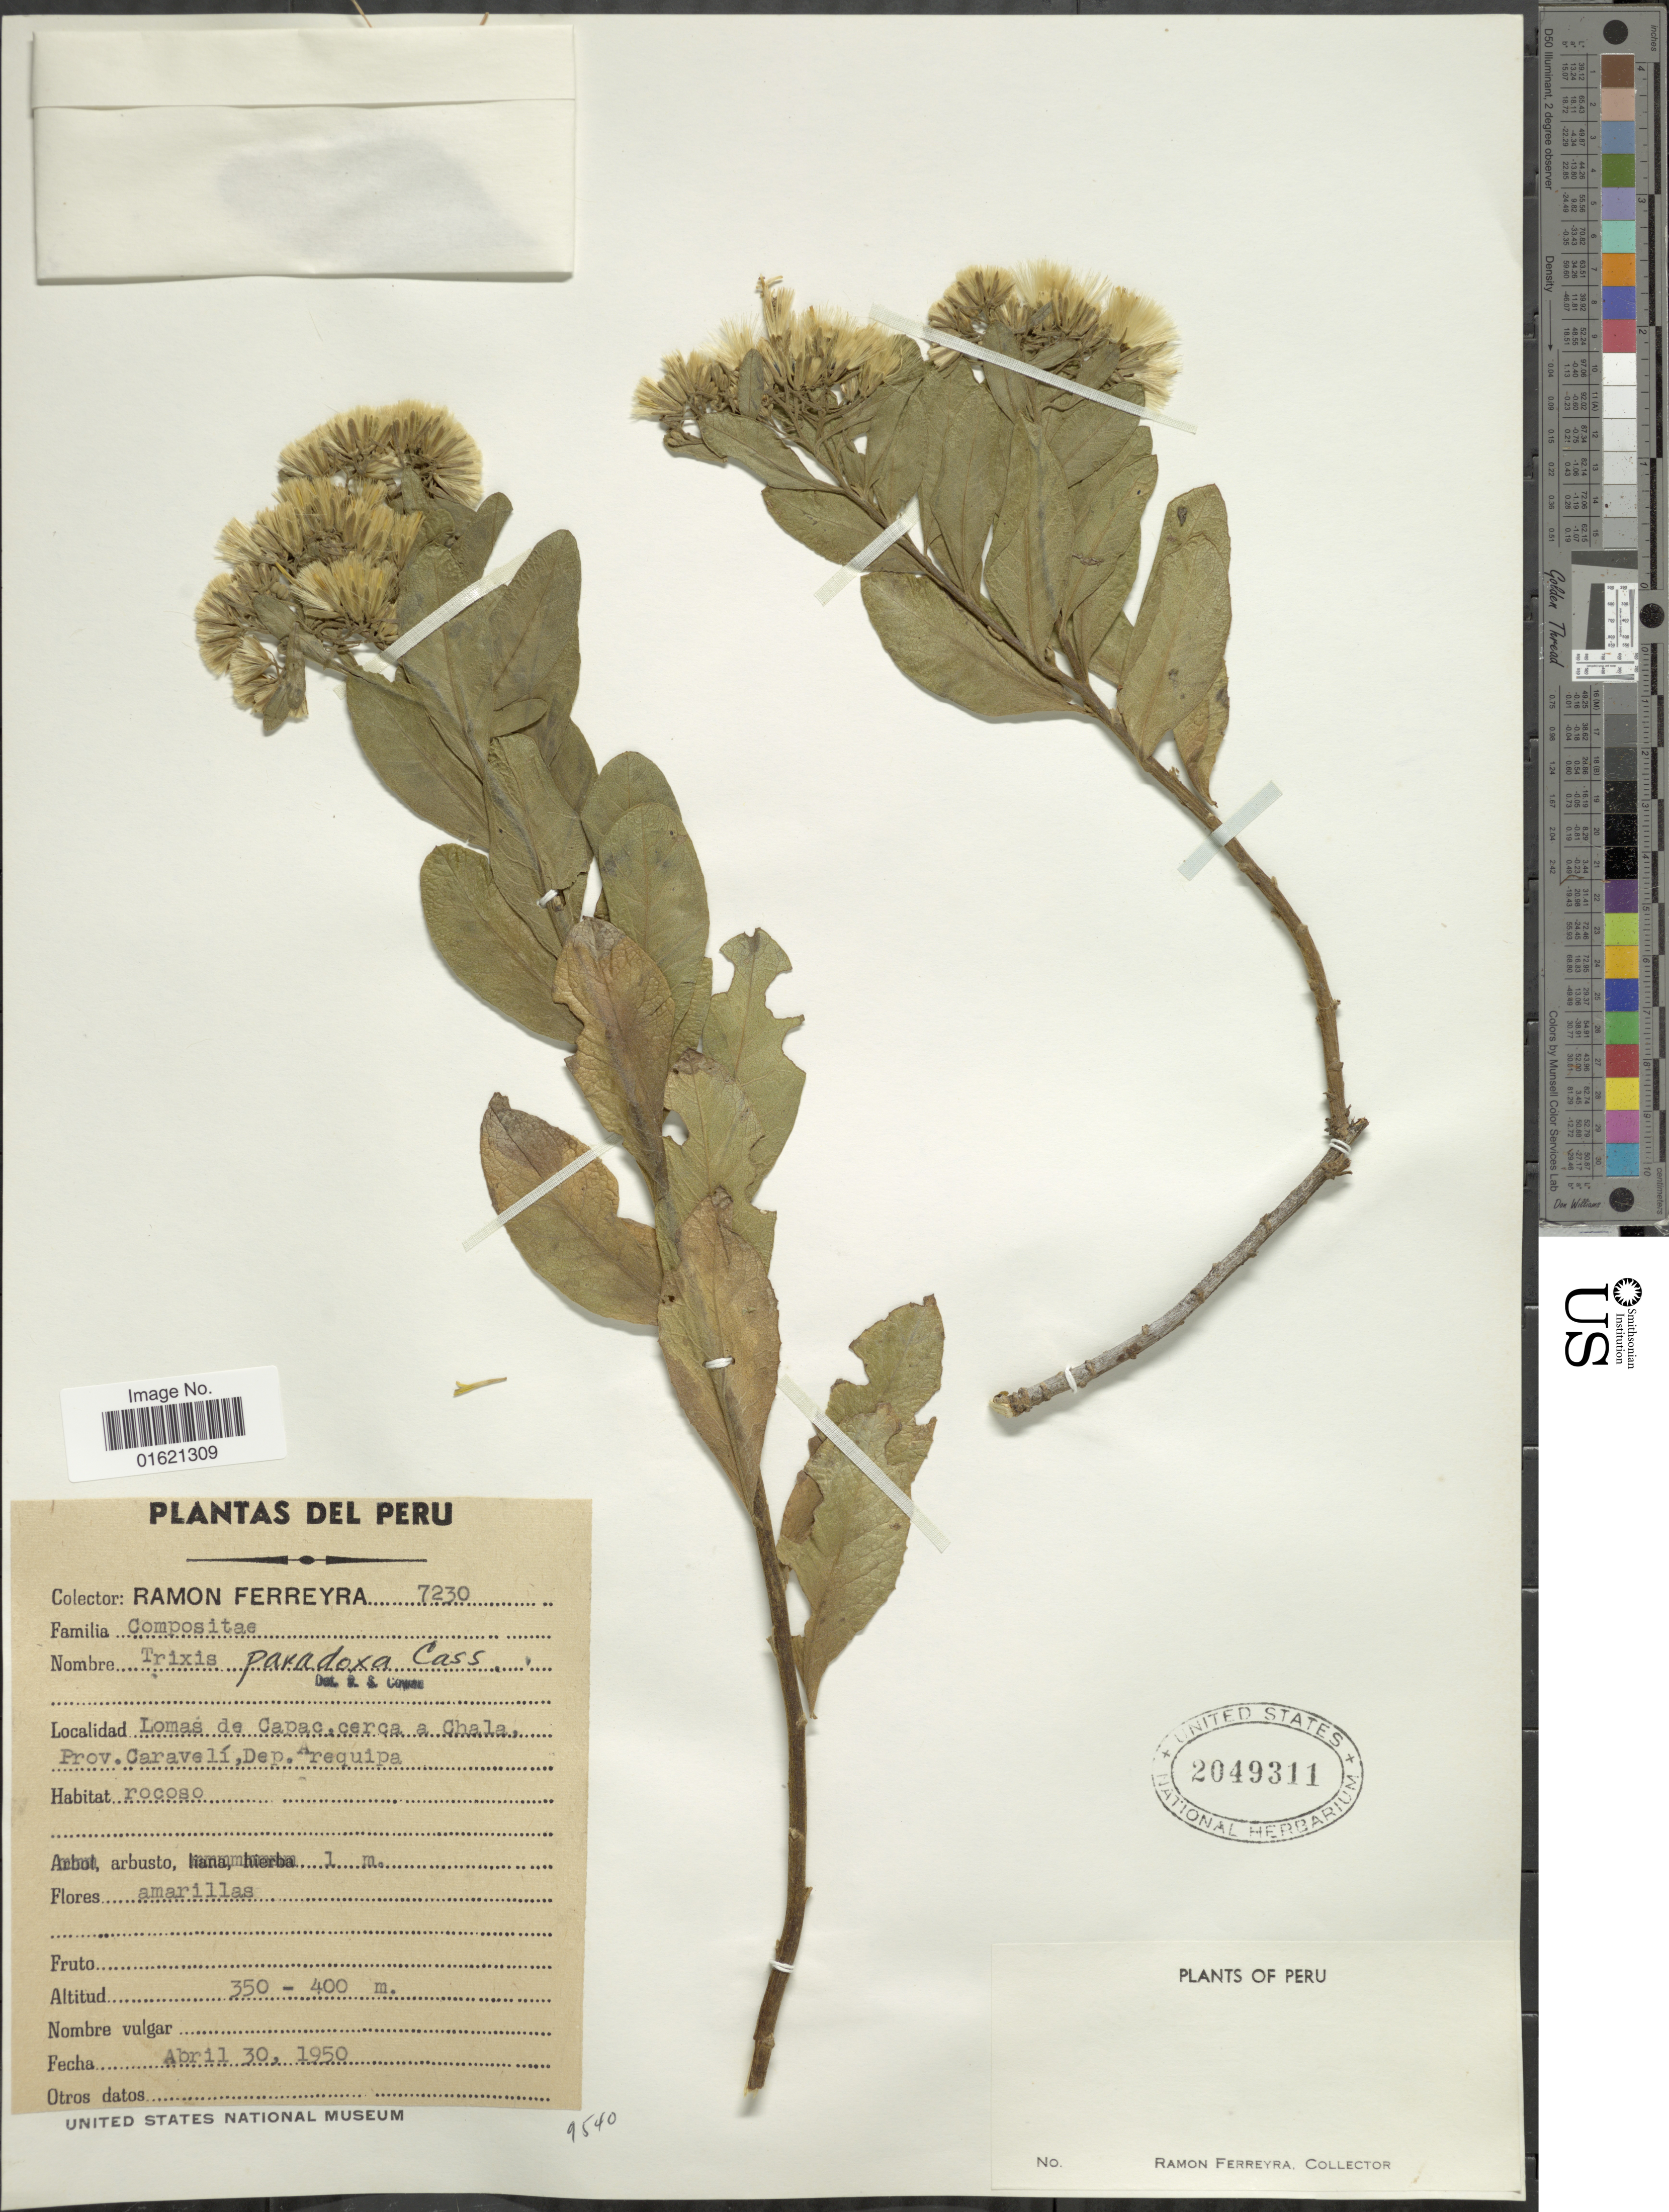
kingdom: Plantae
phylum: Tracheophyta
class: Magnoliopsida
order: Asterales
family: Asteraceae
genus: Trixis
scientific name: Trixis cacalioides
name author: (Kunth) D. Don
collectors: R. A. Ferreyra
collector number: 7230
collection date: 1950-04-30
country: Peru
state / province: Arequipa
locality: Lomas de Capac, cerca a Chala, Prov. Caraveli, Dep. Arequipa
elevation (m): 350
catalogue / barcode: US 204931